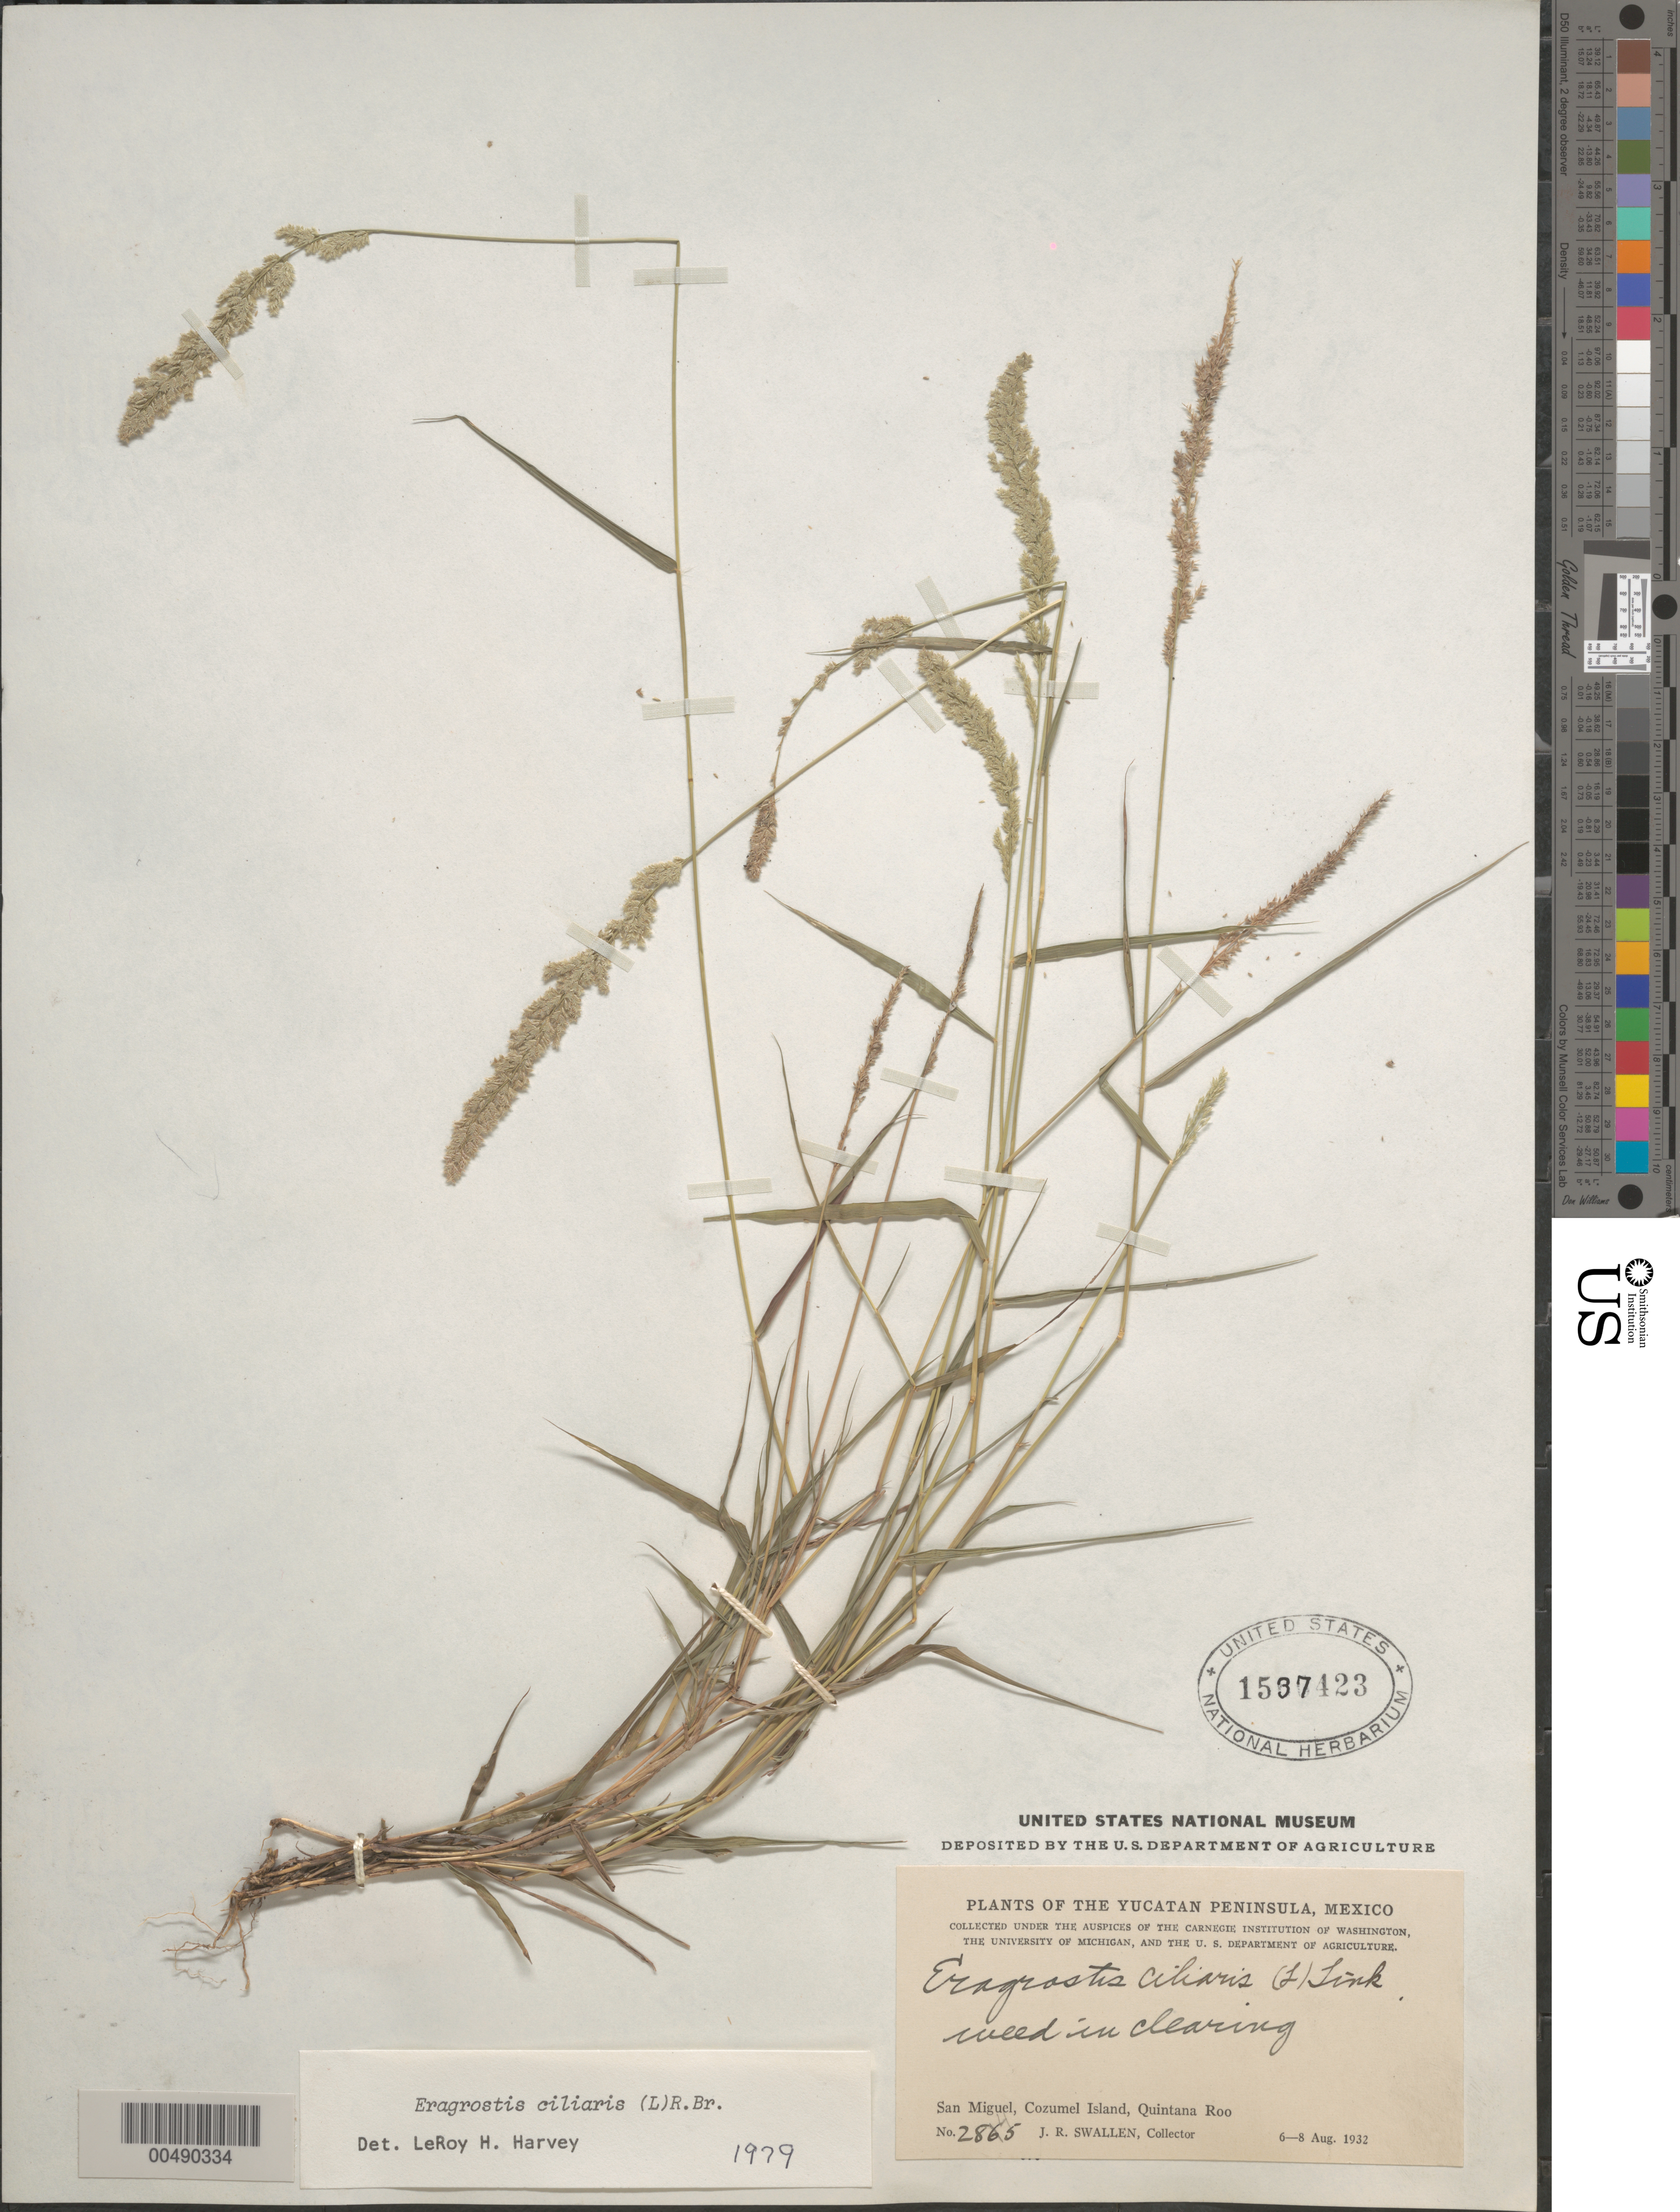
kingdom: Plantae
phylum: Tracheophyta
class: Liliopsida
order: Poales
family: Poaceae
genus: Eragrostis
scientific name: Eragrostis ciliaris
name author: (L.) R. Br.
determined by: Harvey, L. H.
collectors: J. R. Swallen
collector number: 2865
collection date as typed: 6 Aug 1932 to 8 Aug 1932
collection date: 1932-08-06/1932-08-08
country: Mexico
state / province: Quintana Roo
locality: San Miguel, Cozumel Island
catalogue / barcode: US 1537423